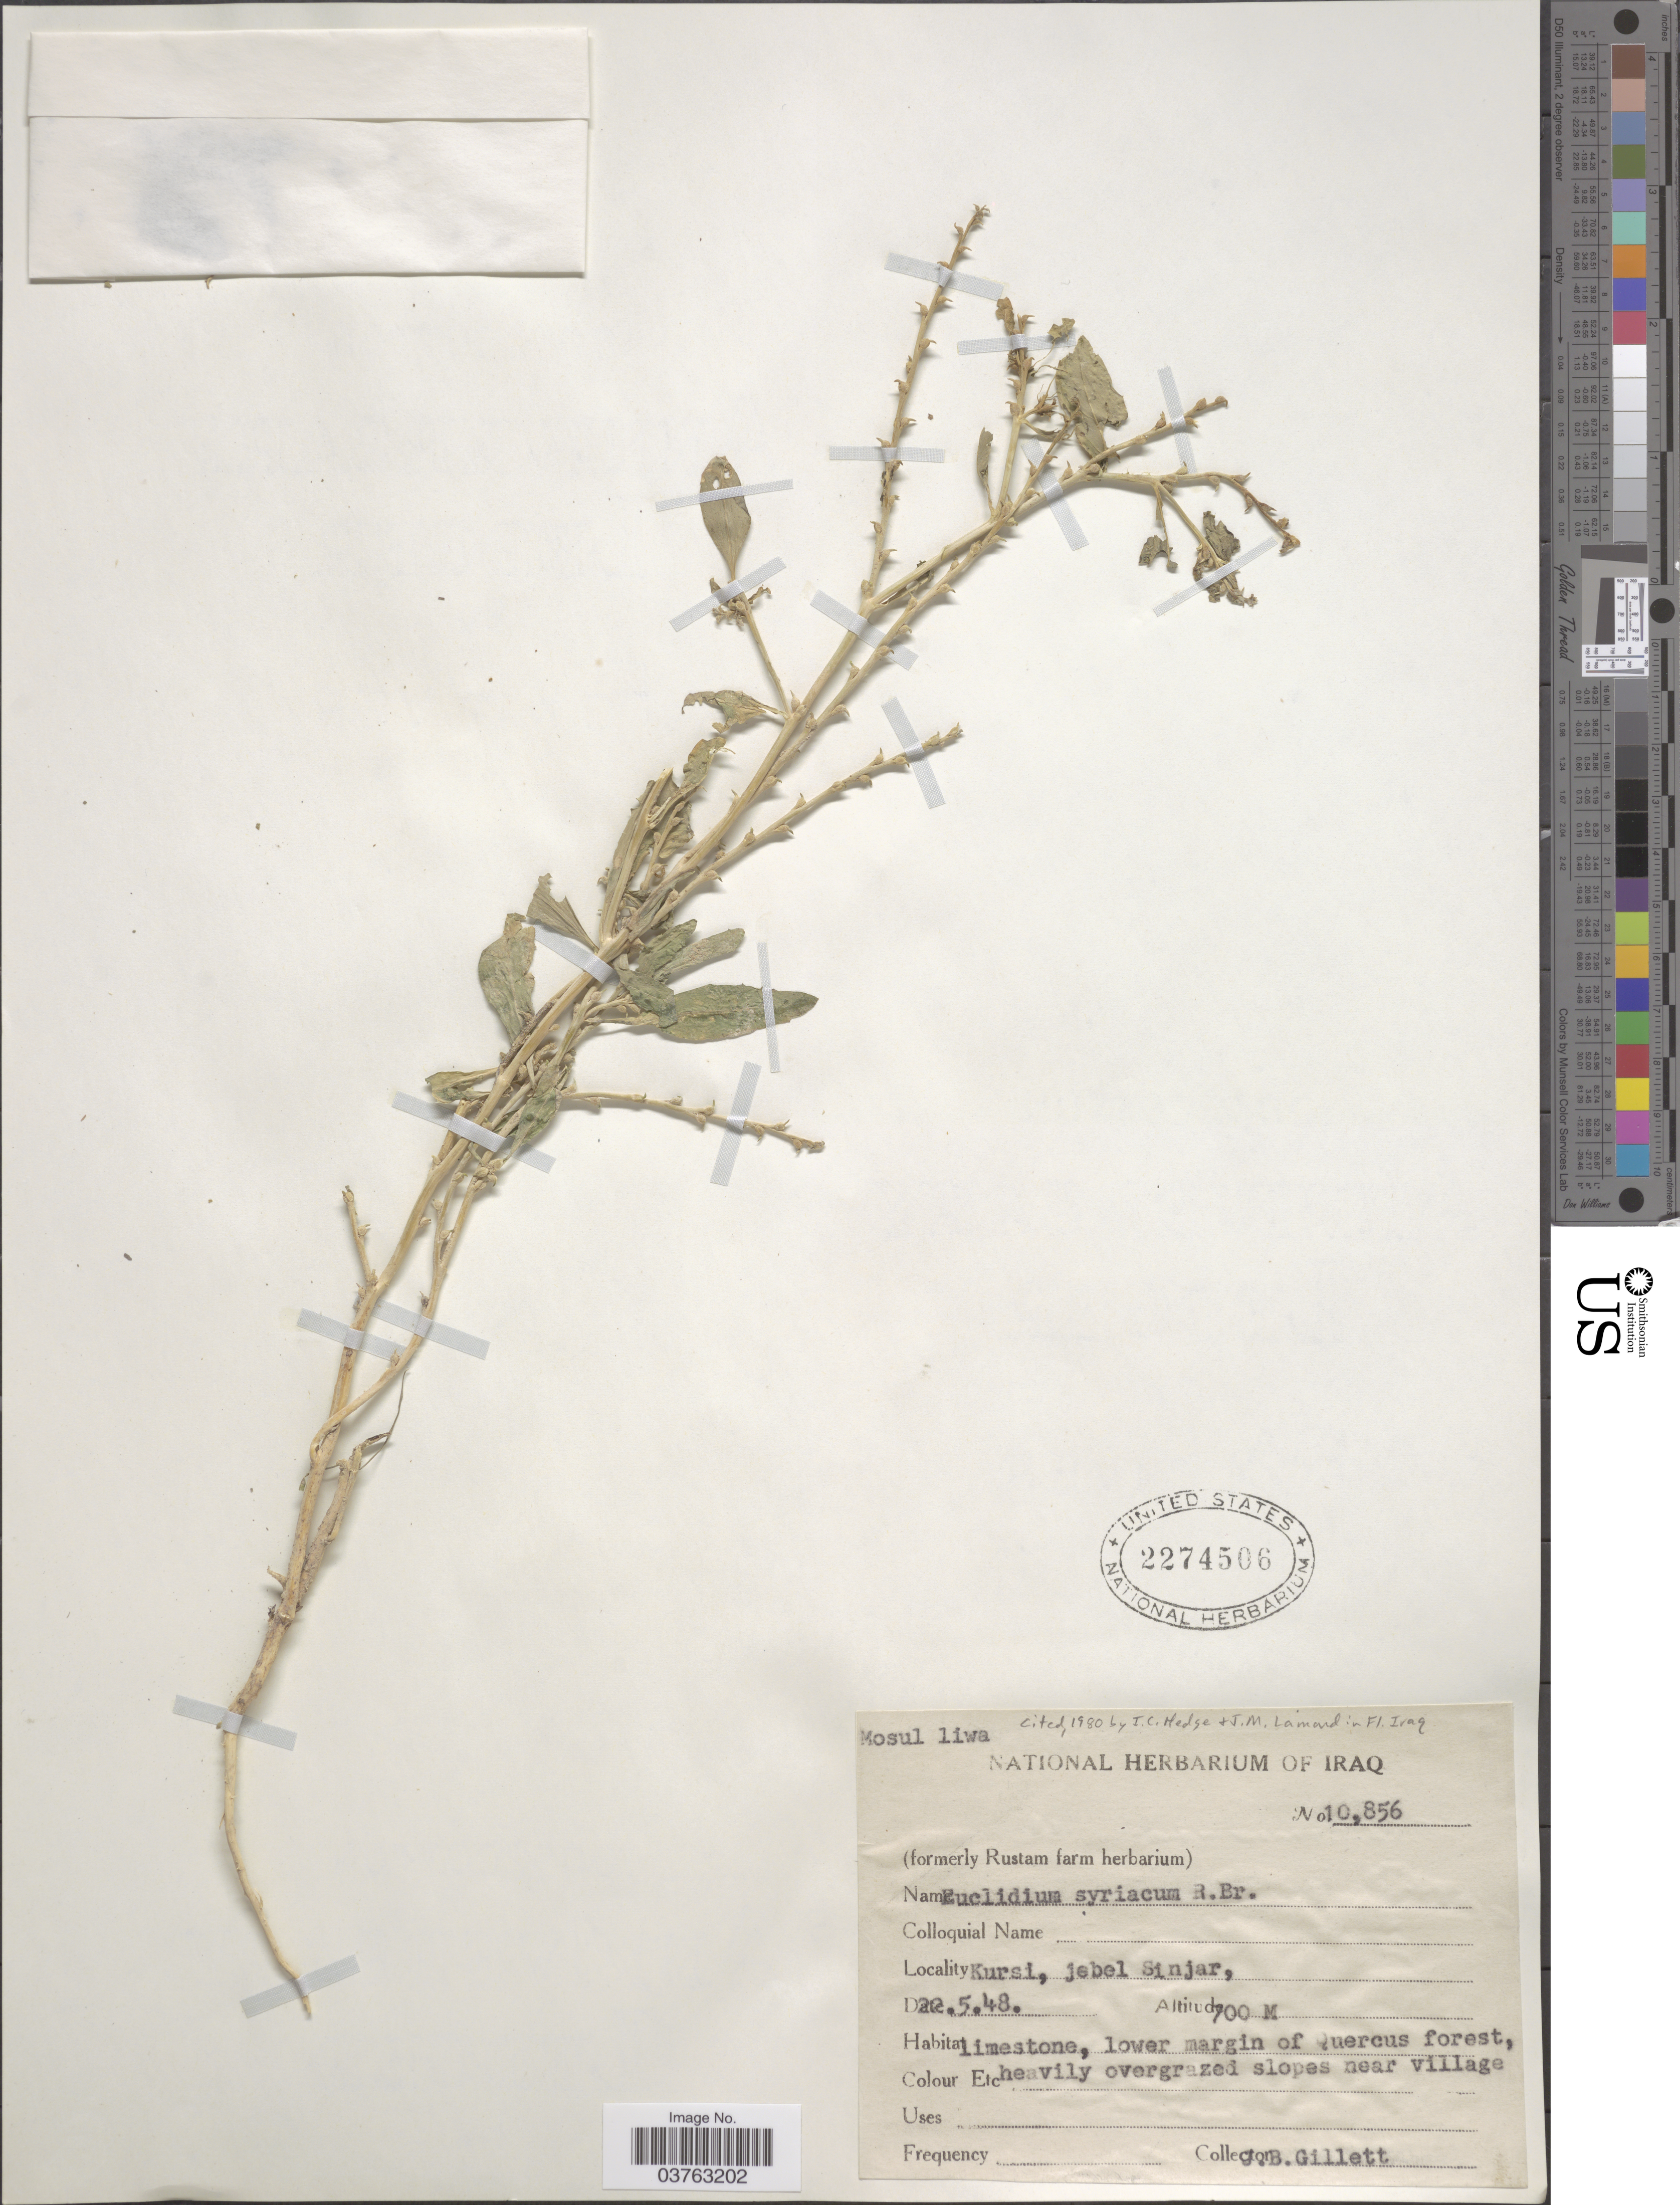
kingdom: Plantae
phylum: Tracheophyta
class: Magnoliopsida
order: Brassicales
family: Brassicaceae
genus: Euclidium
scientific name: Euclidium syriacum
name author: (L.) W.T. Aiton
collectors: J. B. Gillett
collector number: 10856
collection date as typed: Transcribed d/m/y: 22/5/48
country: Iraq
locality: Mosul liwa. Kursi, Jebel Sinjar.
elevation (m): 700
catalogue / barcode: US 2274506